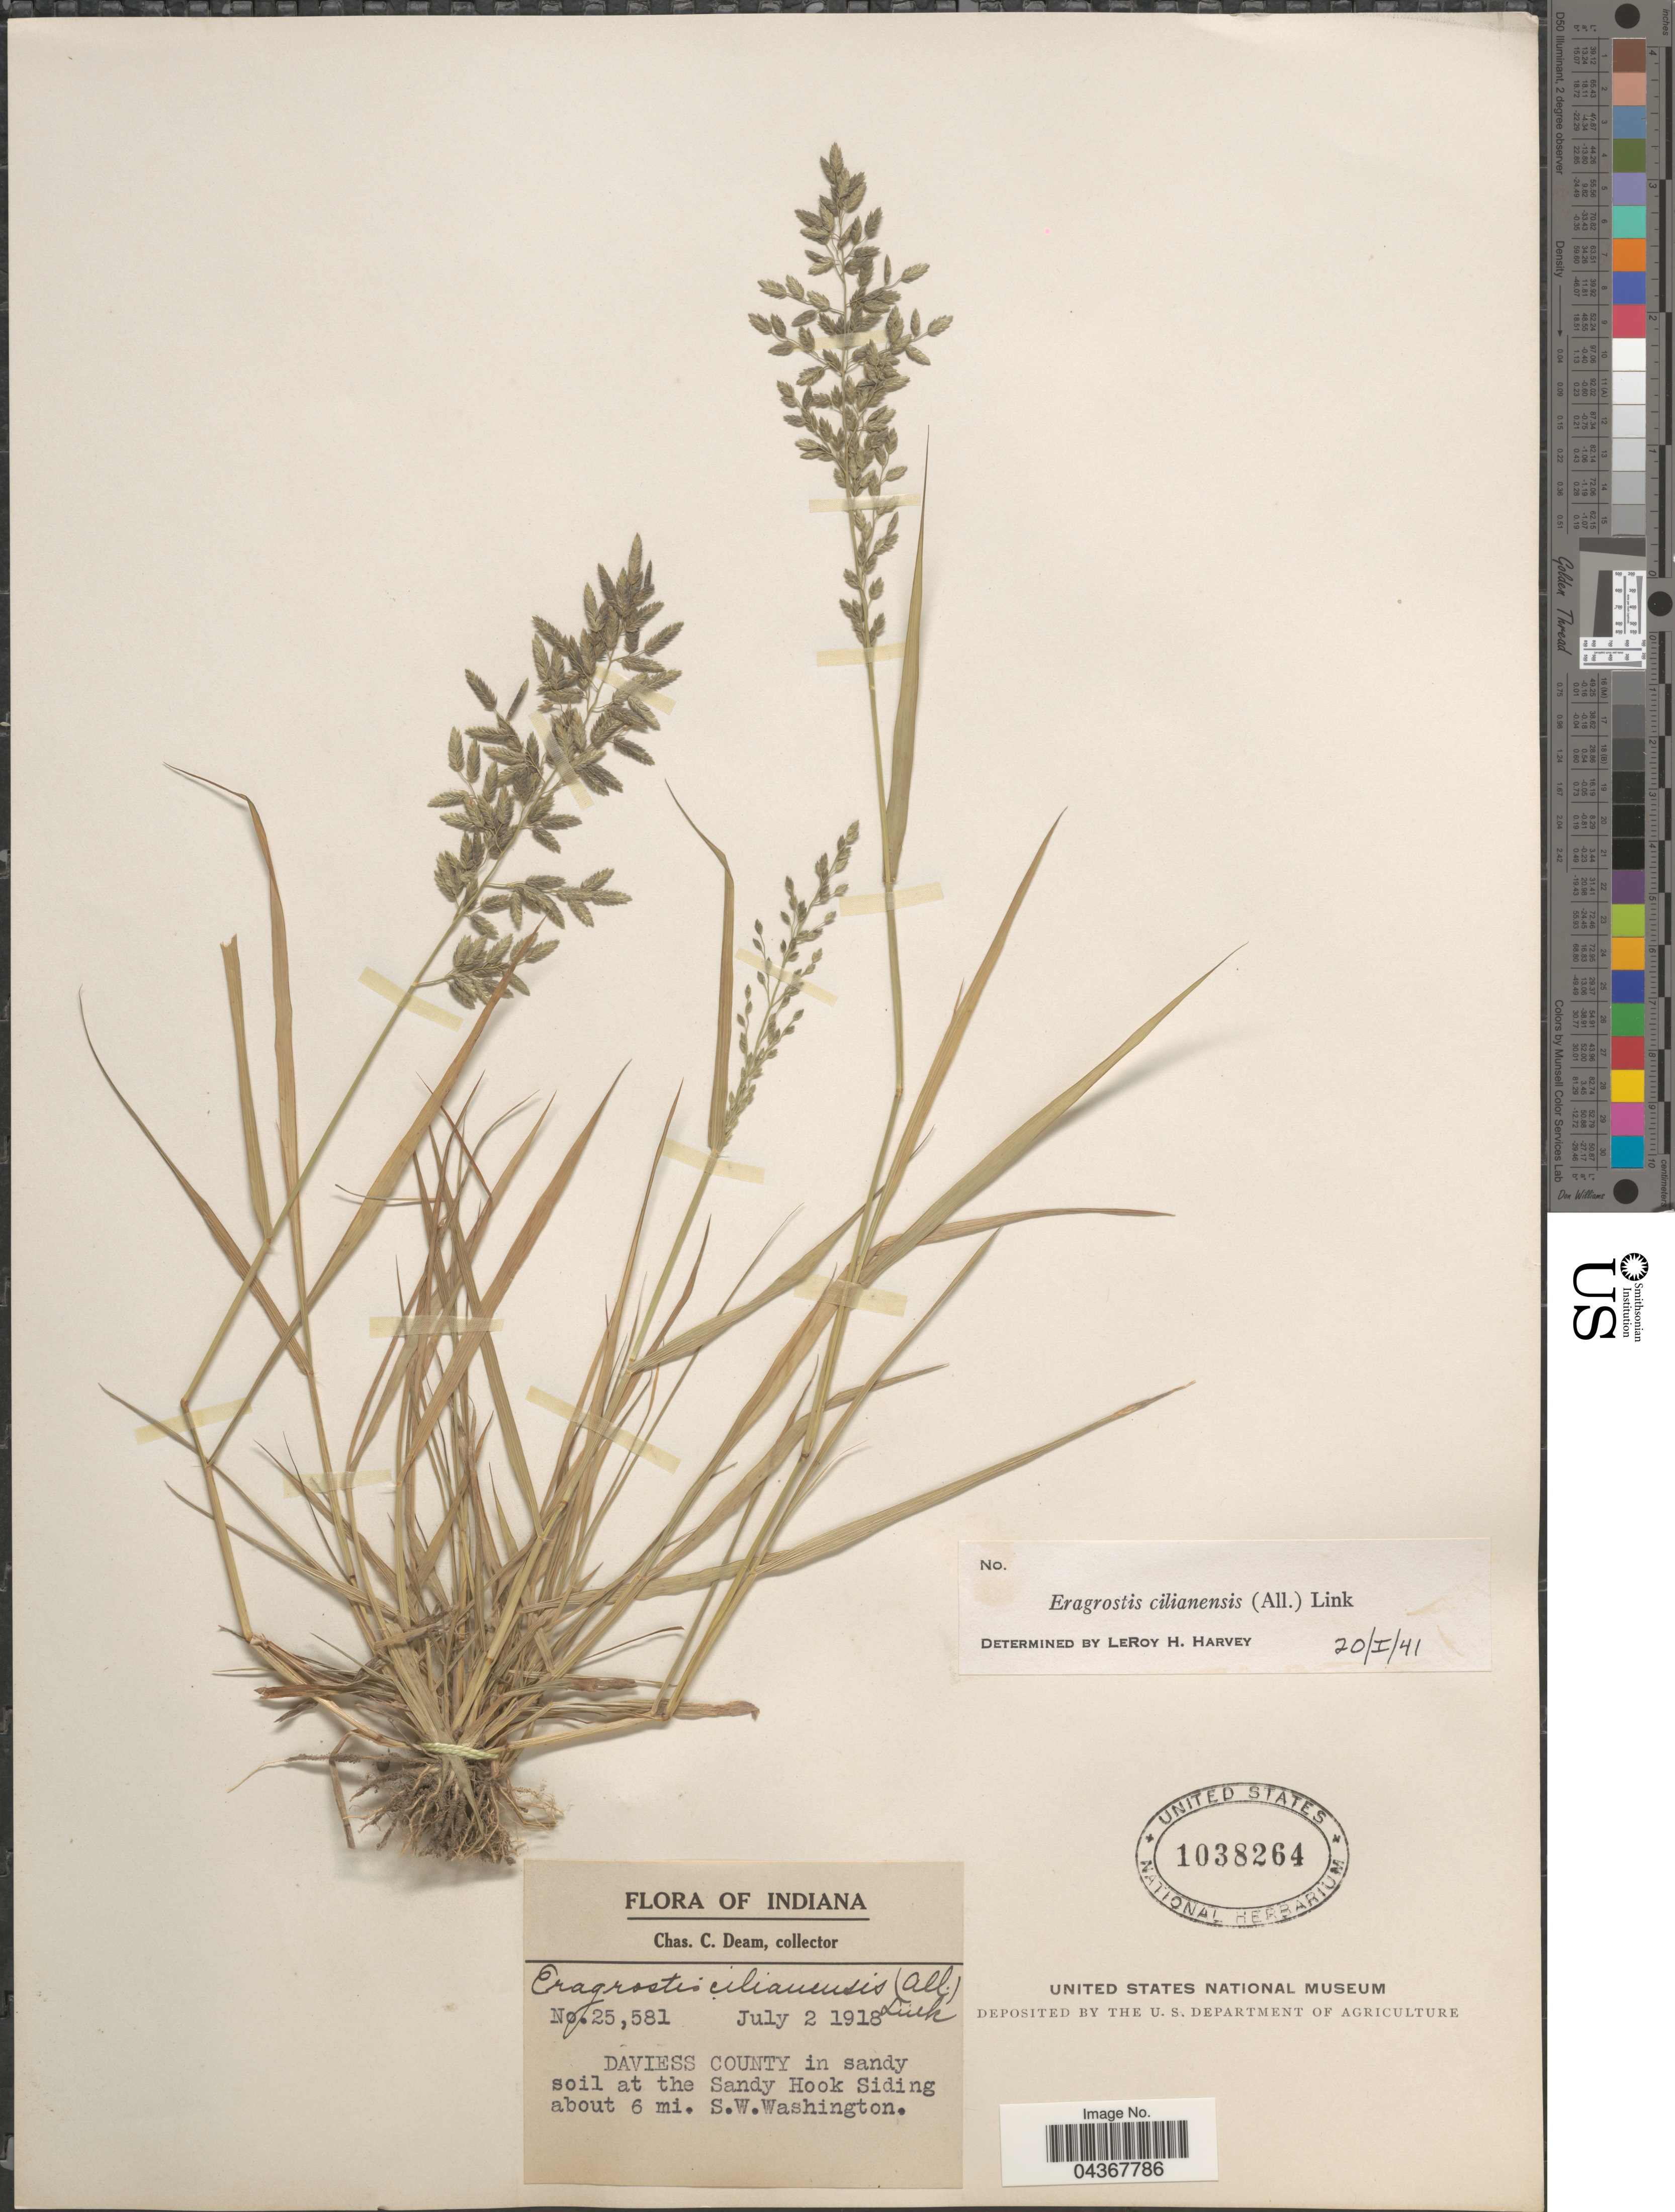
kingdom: Plantae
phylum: Tracheophyta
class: Liliopsida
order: Poales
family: Poaceae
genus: Eragrostis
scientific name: Eragrostis cilianensis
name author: (Bellardi) Vignolo ex Janch.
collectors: C. C. Deam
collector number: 25581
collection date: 1918-07-02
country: United States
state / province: Indiana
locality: Daviess County in sandy soil at the Sandy Hook Siding about 6 mi. S.W.Washignton.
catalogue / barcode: US 1038264